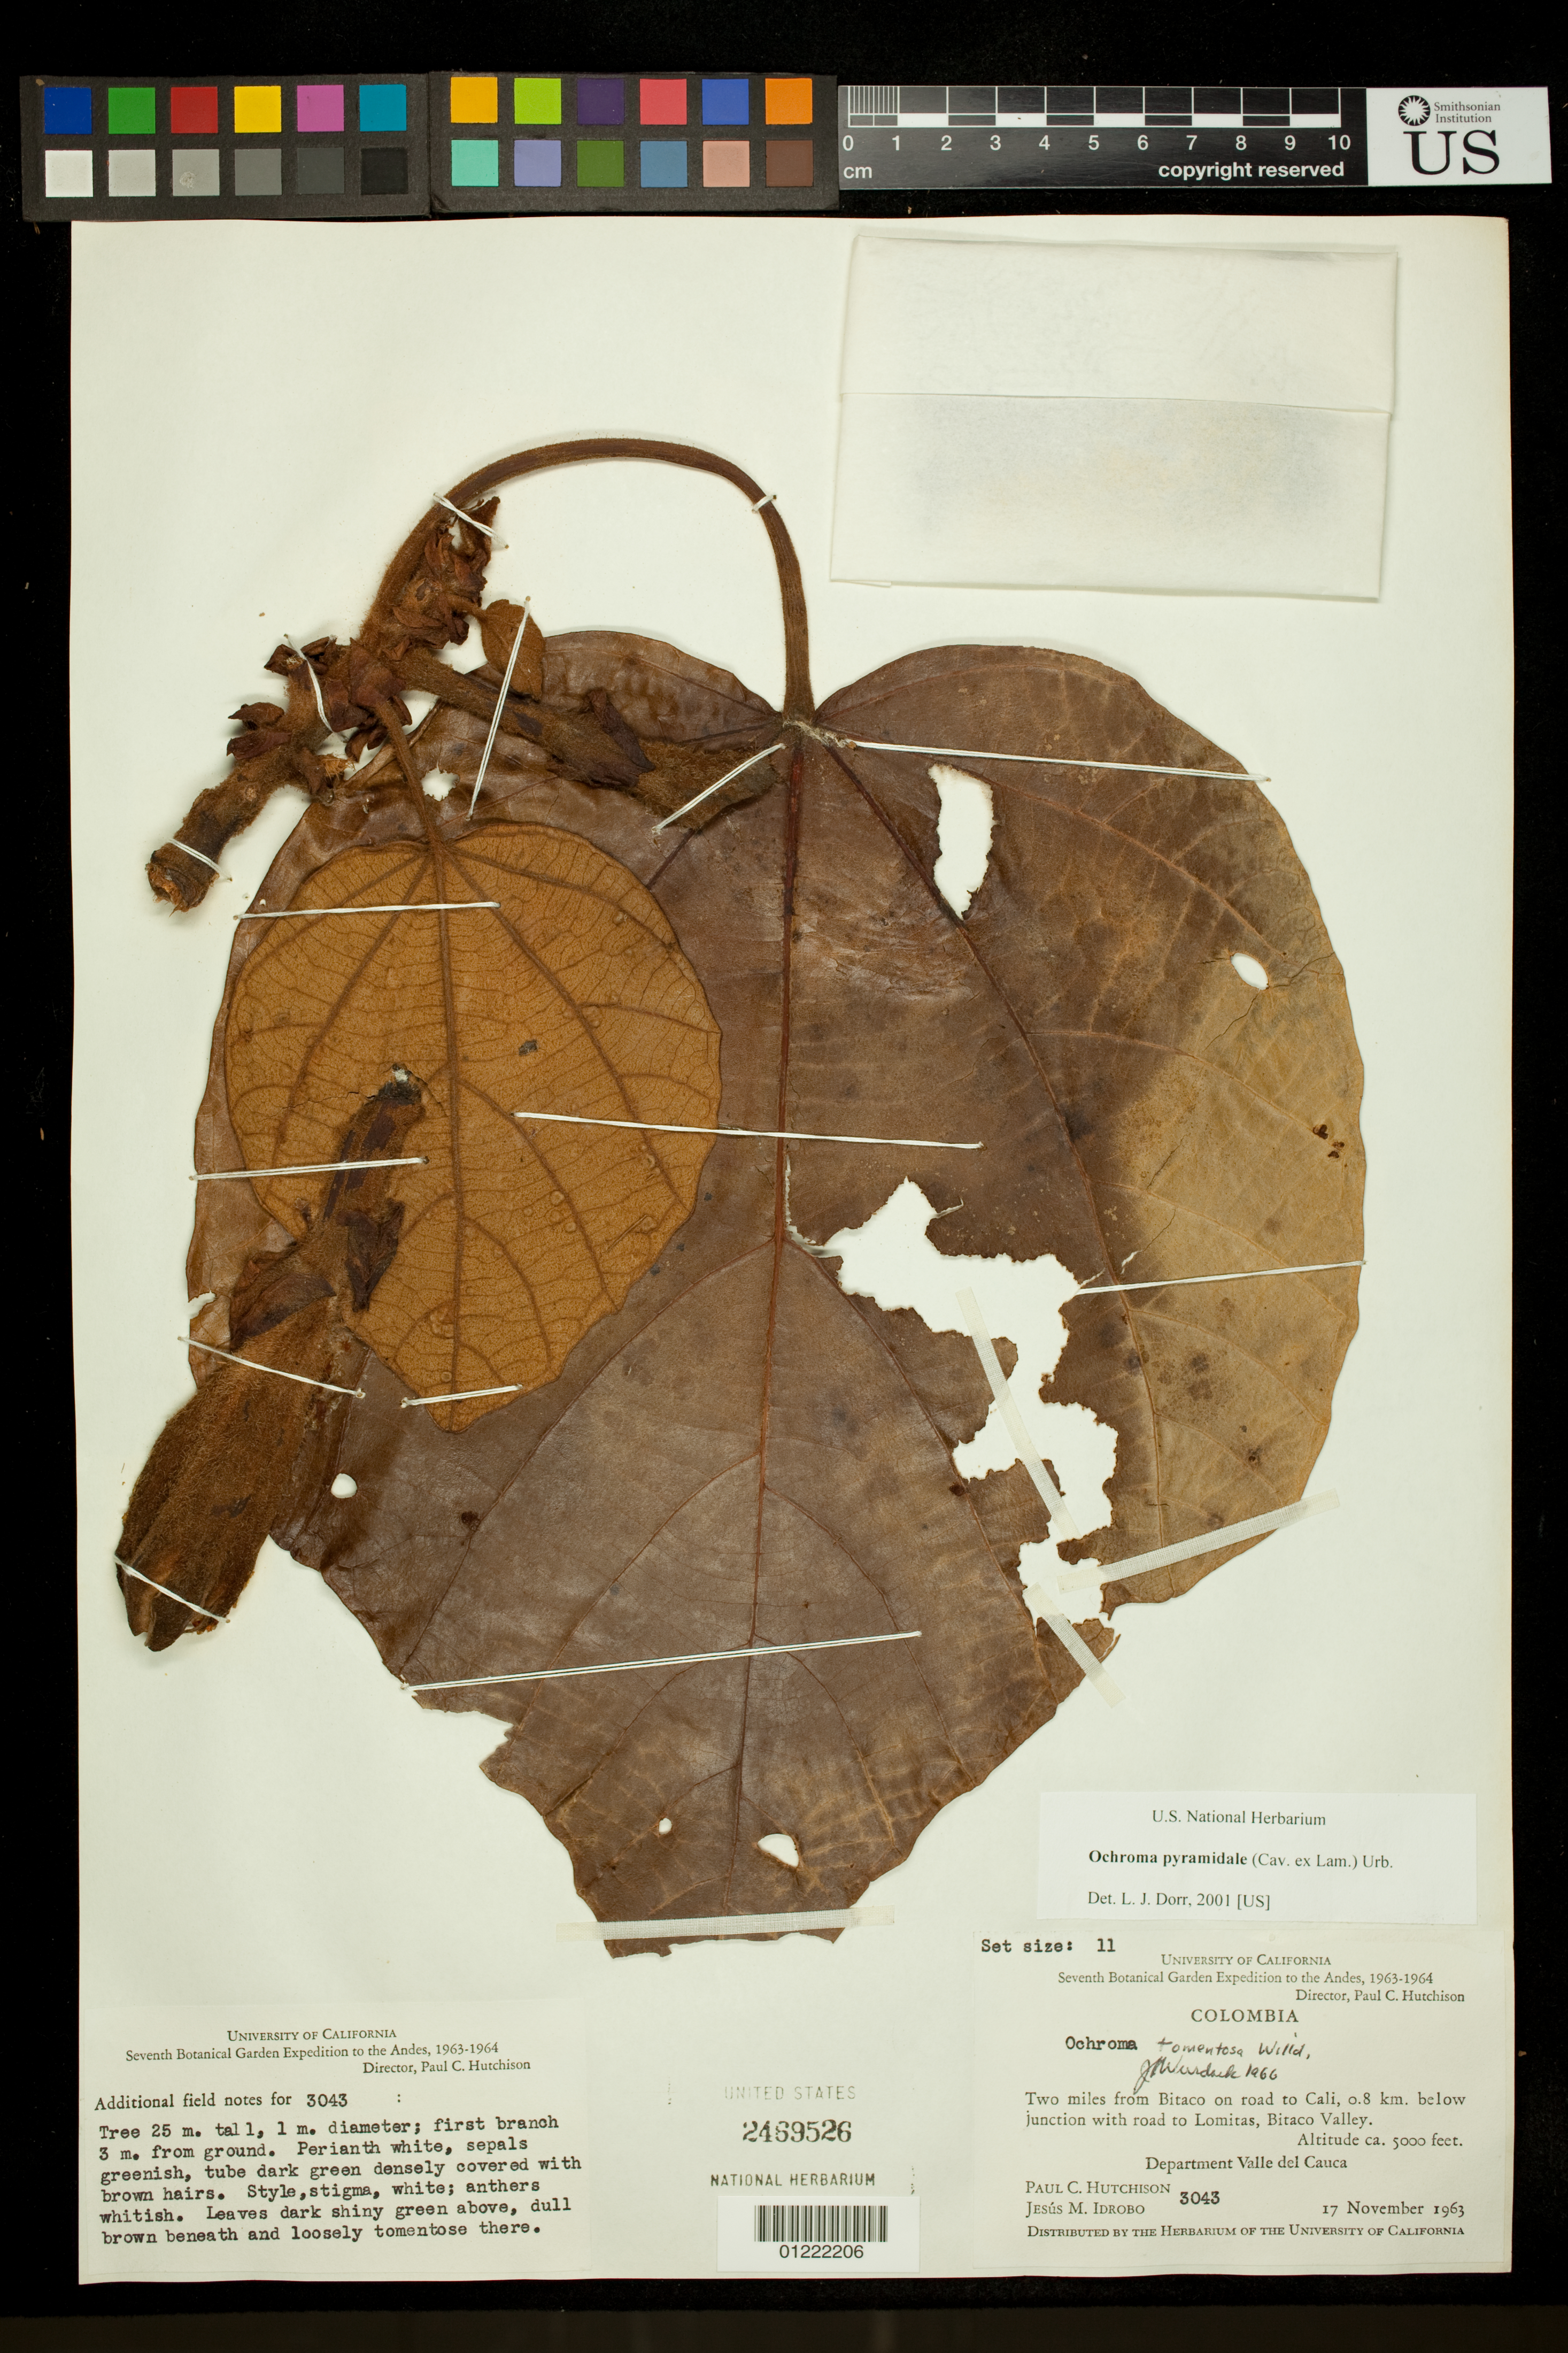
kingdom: Plantae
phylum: Tracheophyta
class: Magnoliopsida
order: Malvales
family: Malvaceae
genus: Ochroma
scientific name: Ochroma pyramidale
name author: (Cav. ex Lam.) Urb.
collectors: P. C. Hutchison & J. M. Idrobo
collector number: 3043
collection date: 1963-11-17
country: Colombia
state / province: Valle del Cauca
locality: Two miles from Bitaco on road to Cali, 0.8 km below junction with road to Lomitas, Bitaco Valley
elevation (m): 1524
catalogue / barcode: US 2469526